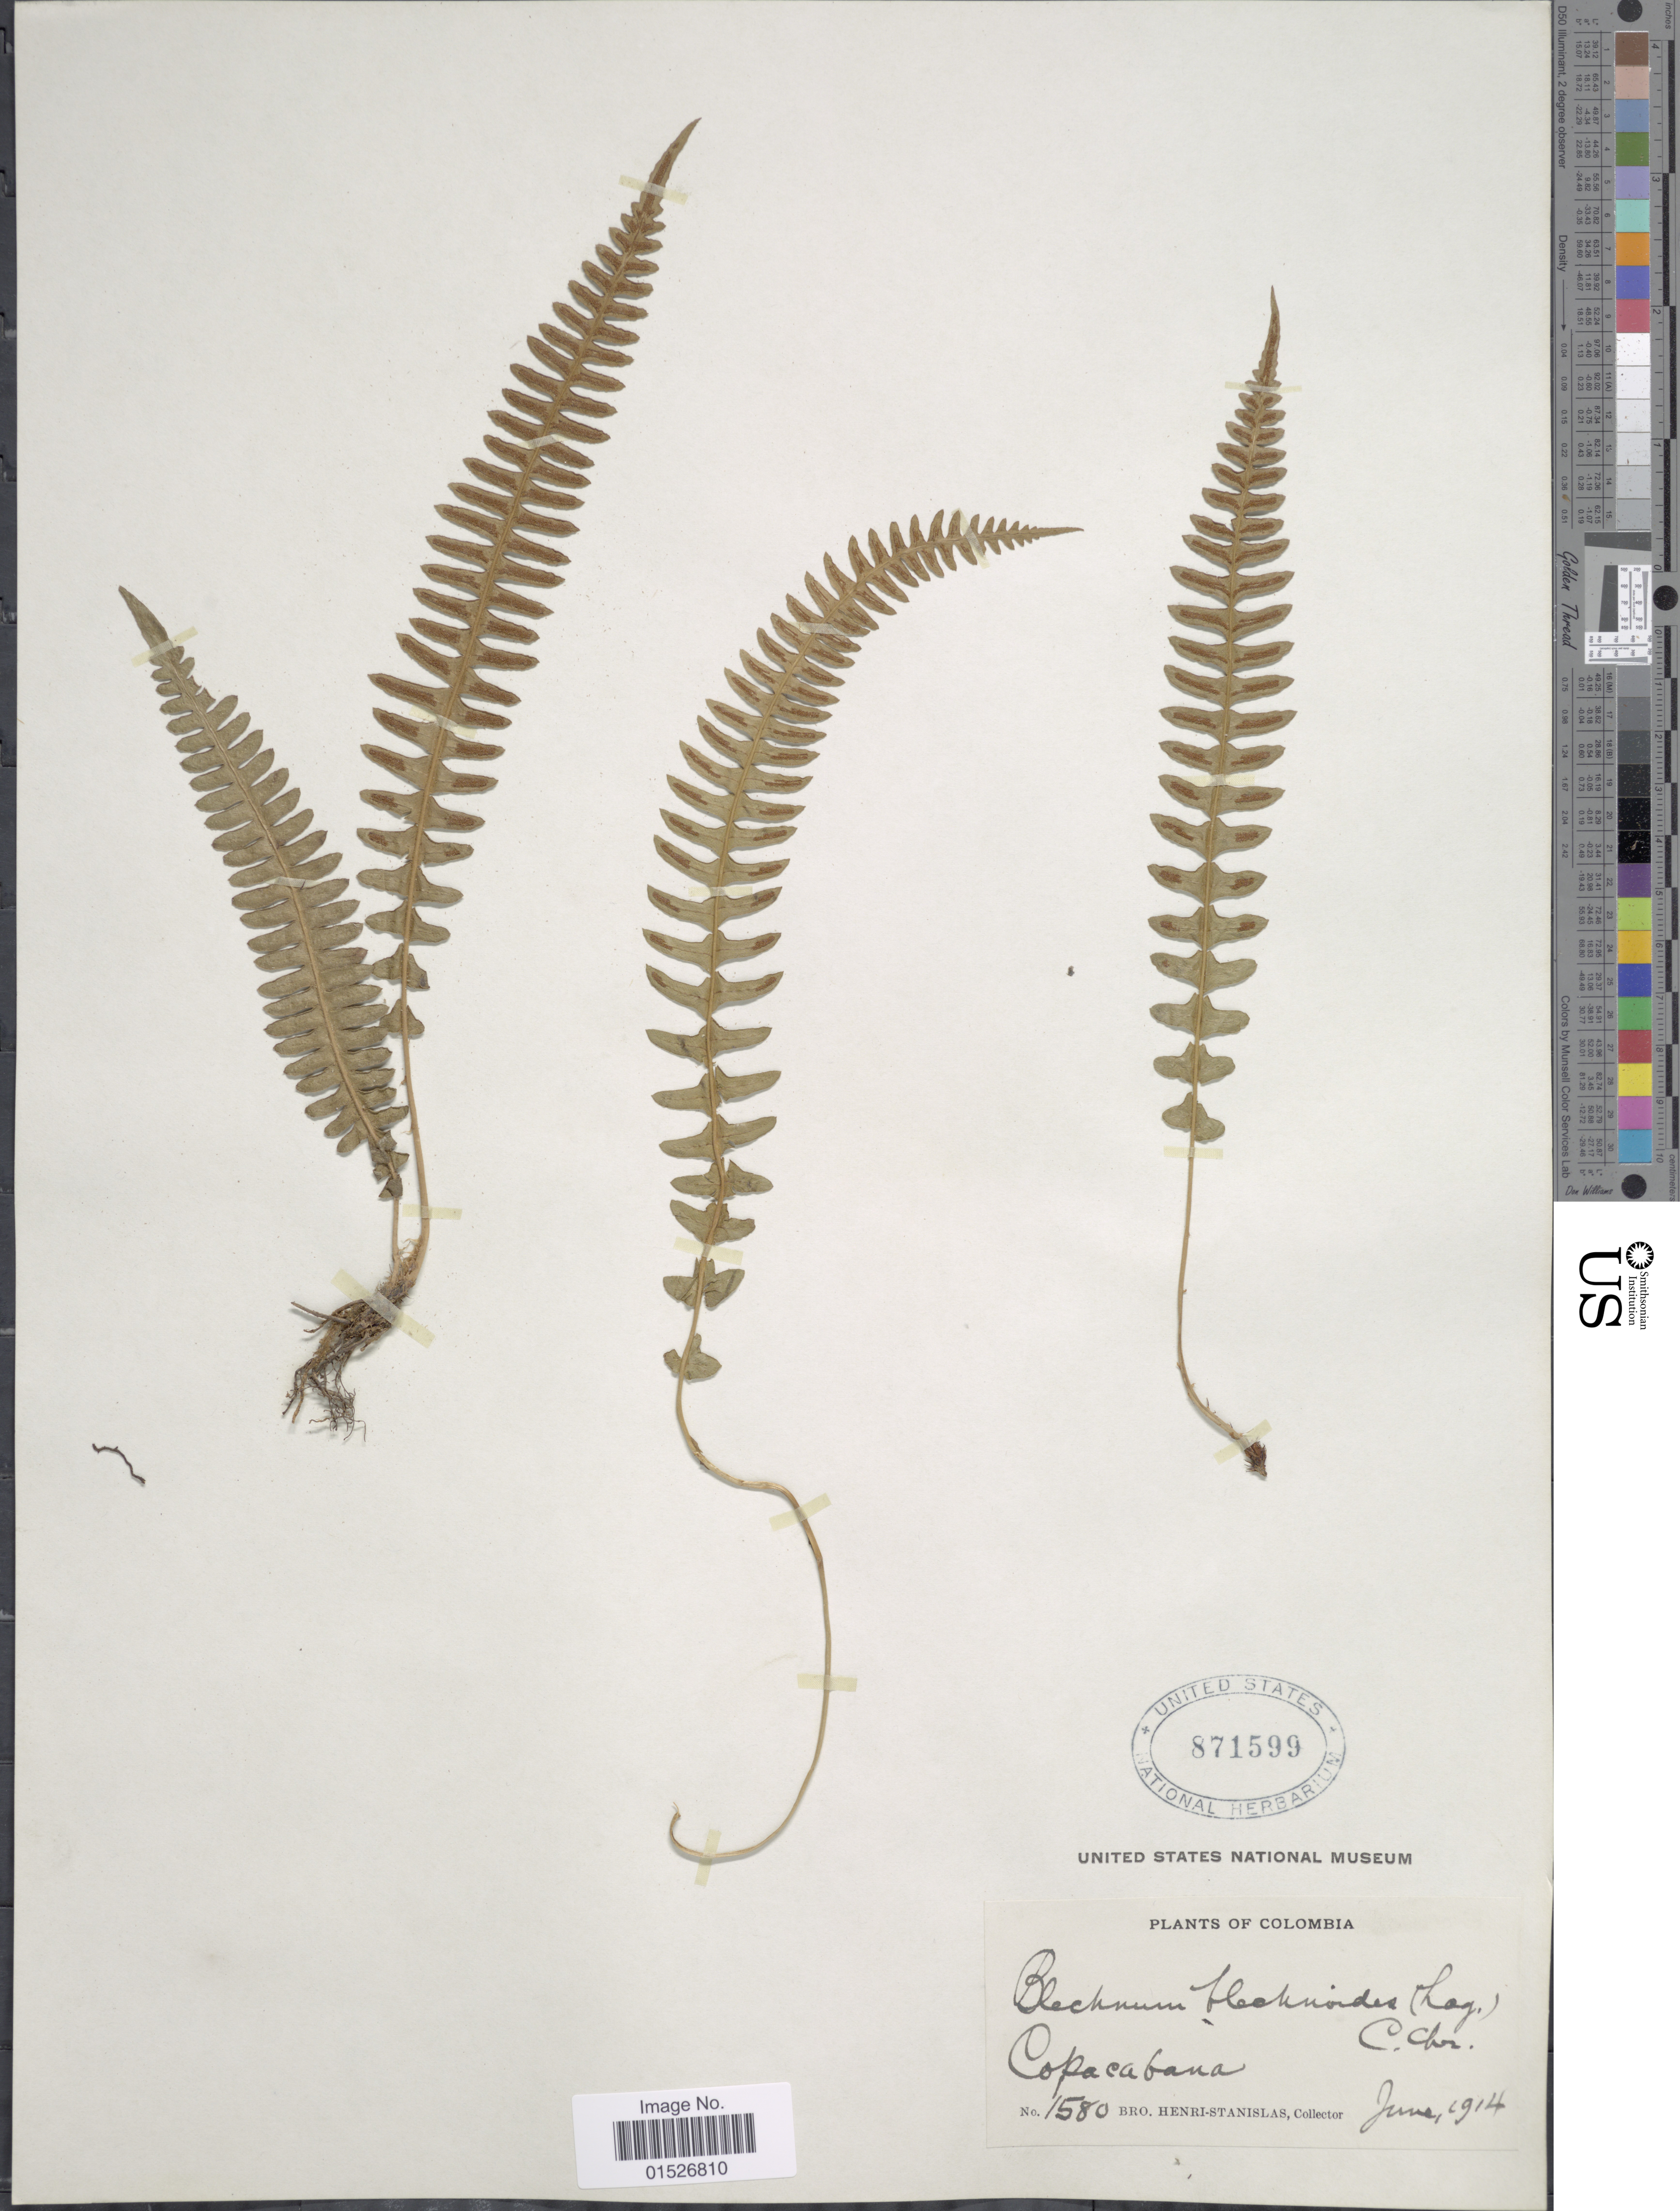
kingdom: Plantae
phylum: Tracheophyta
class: Polypodiopsida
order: Polypodiales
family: Blechnaceae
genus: Blechnum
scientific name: Blechnum polypodioides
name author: Raddi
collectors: Henri-Stanislas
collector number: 1580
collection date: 1914-06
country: Colombia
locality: Copacabana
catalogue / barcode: US 871599